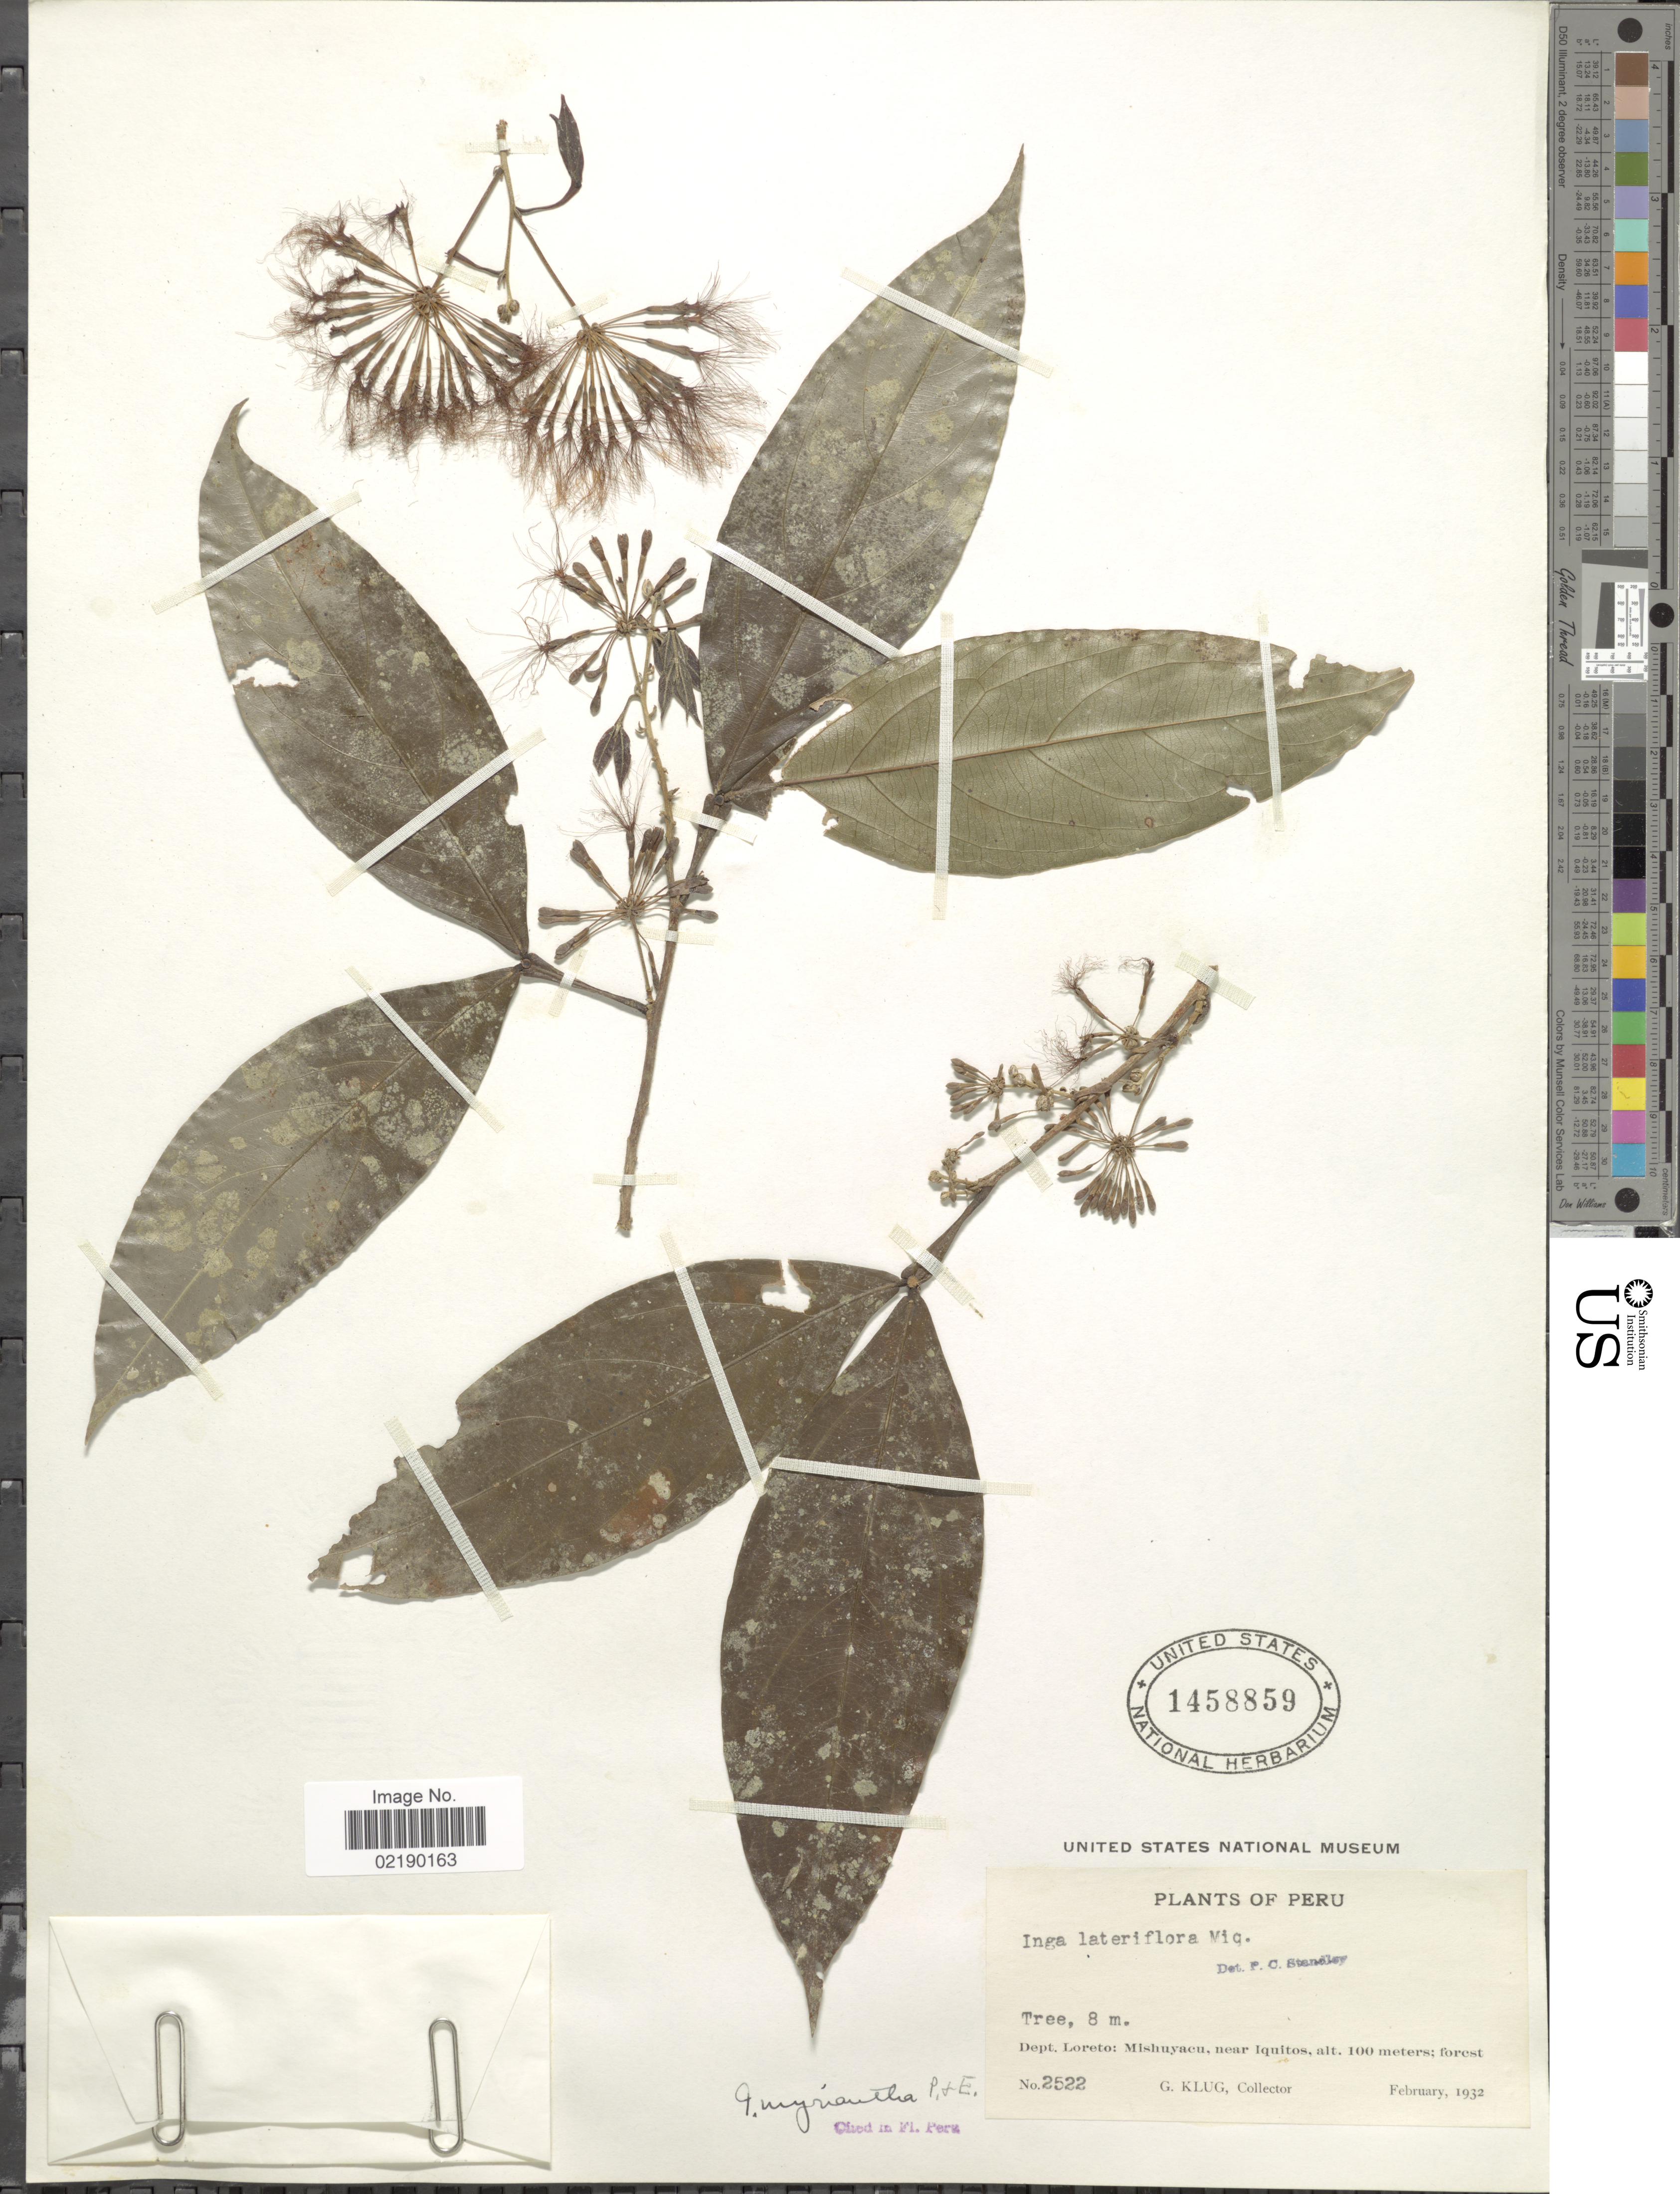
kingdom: Plantae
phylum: Tracheophyta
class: Magnoliopsida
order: Fabales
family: Fabaceae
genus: Inga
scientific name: Inga umbellifera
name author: (Vahl) Steud. ex DC.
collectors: G. Klug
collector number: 2522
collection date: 1932-02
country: Peru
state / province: Loreto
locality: Mishuyacu, near Iquitos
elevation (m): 100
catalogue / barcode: US 1458859